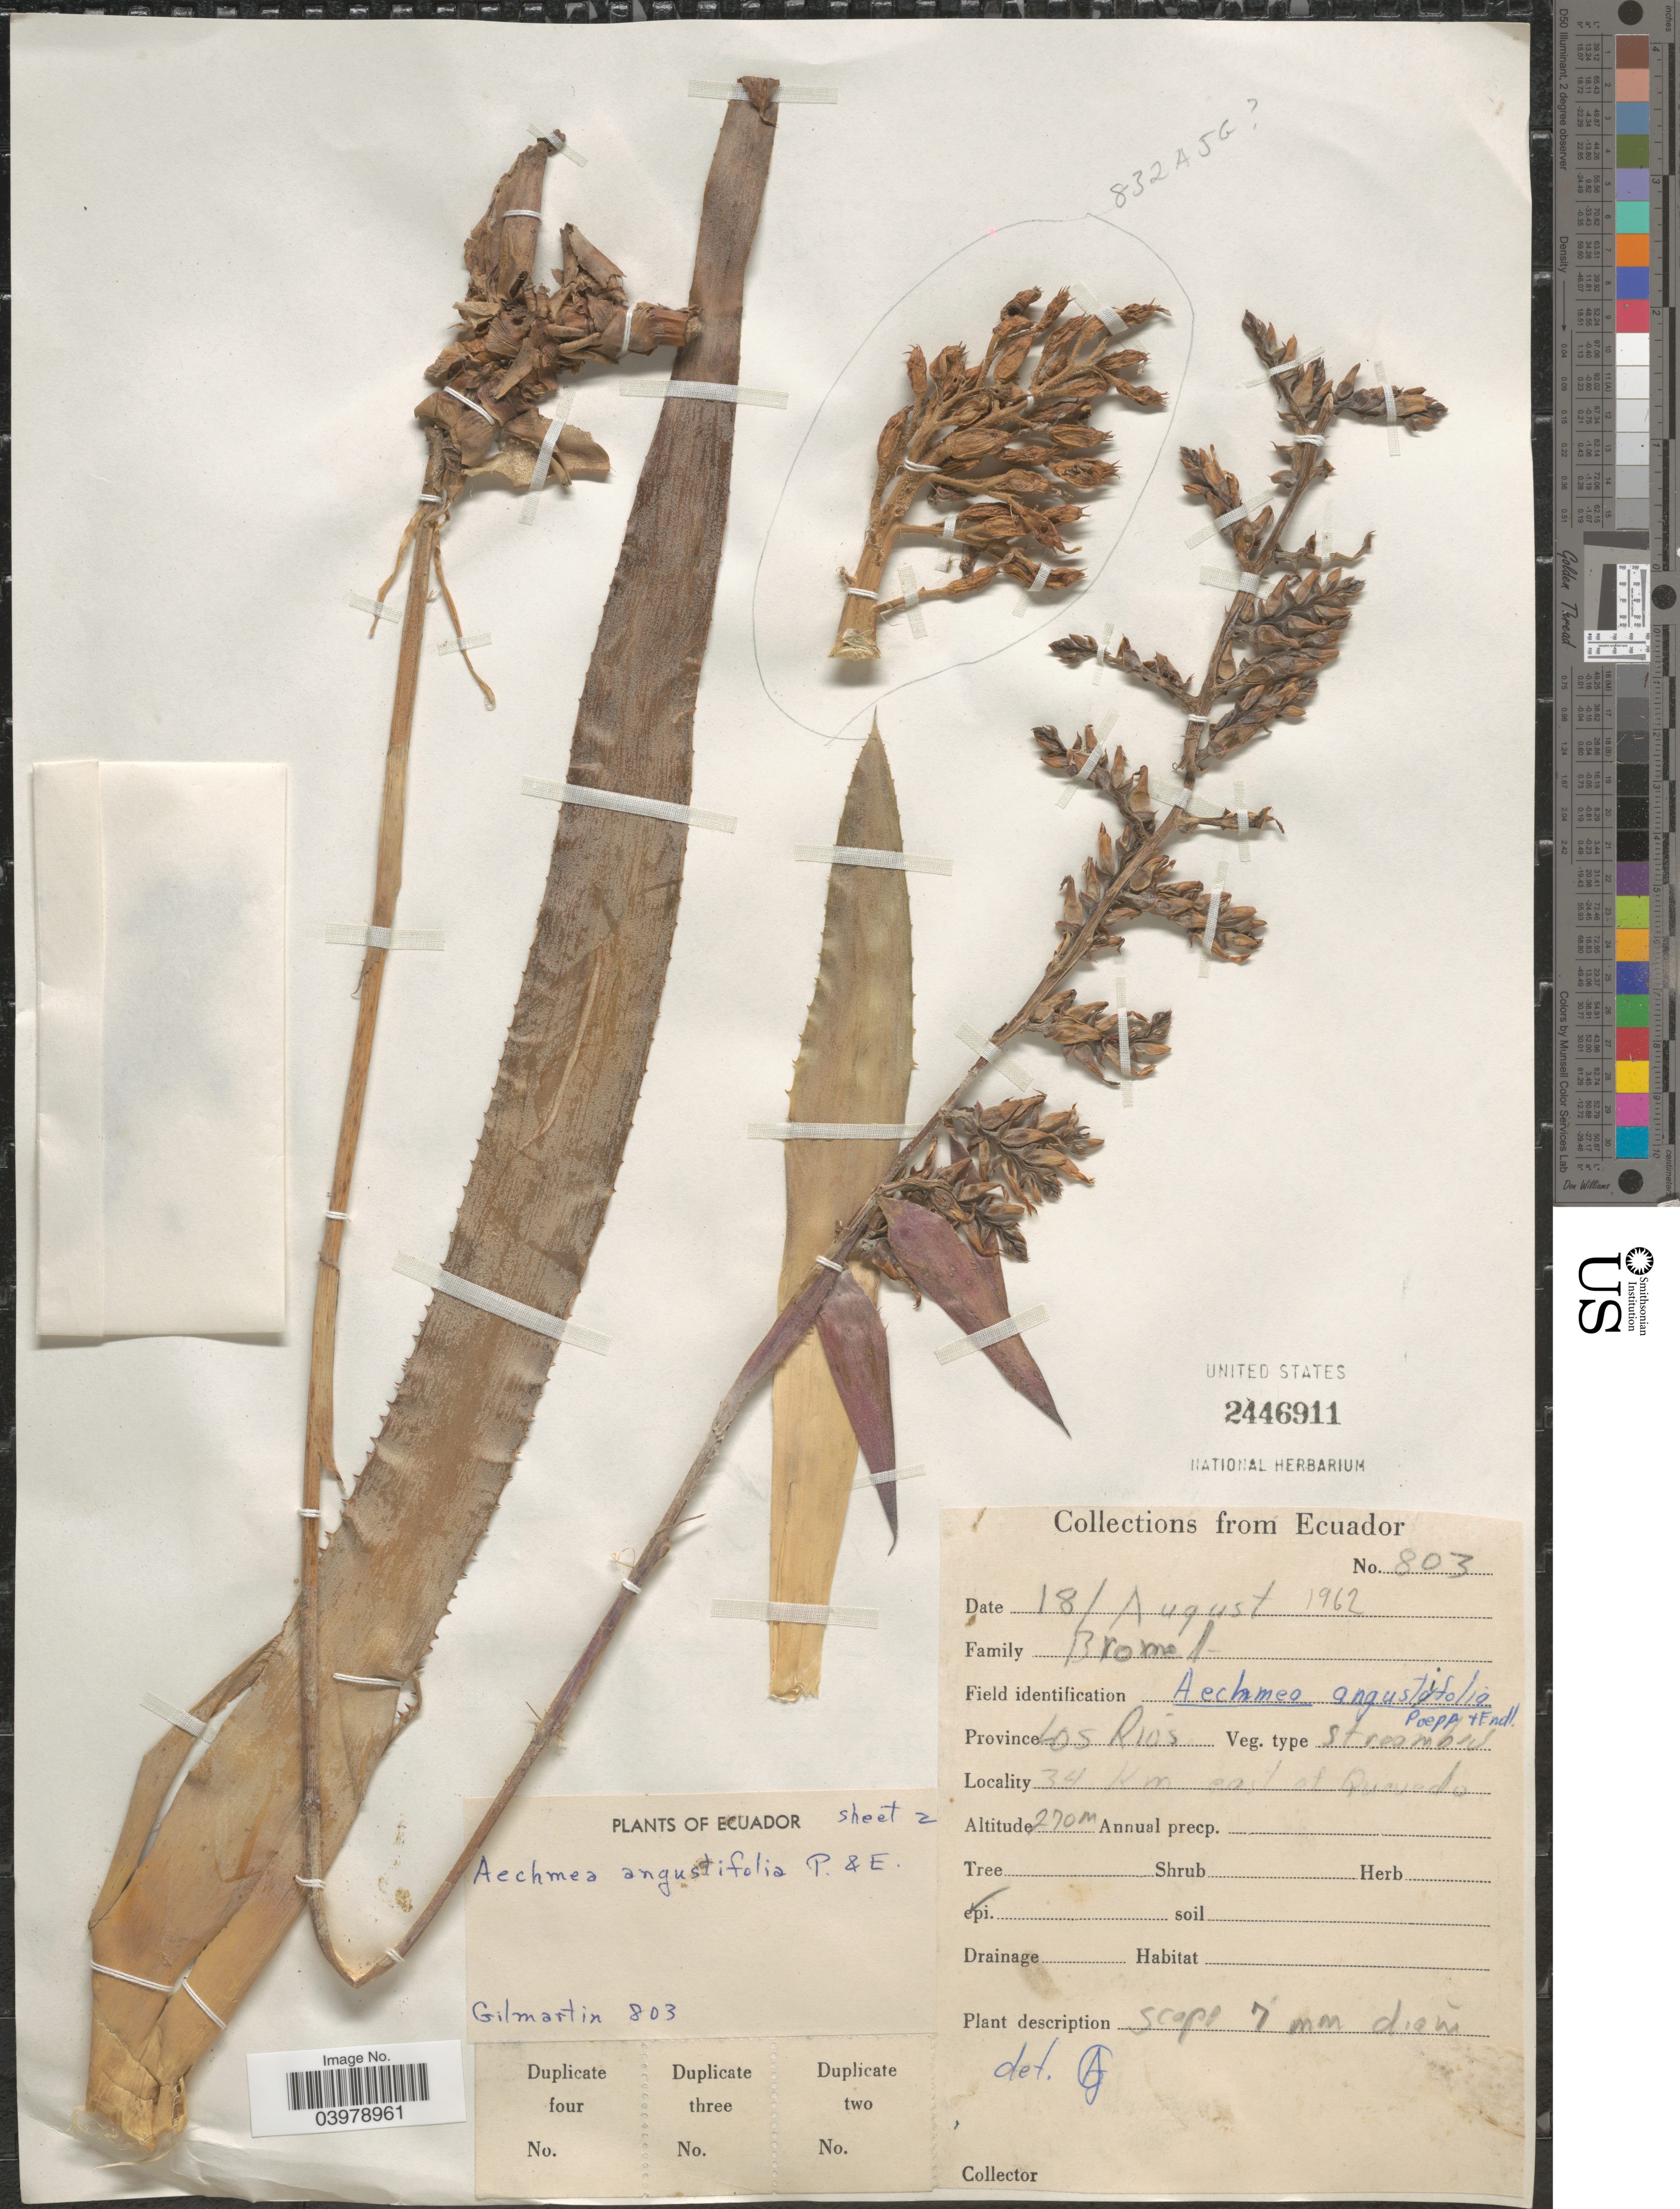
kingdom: Plantae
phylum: Tracheophyta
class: Liliopsida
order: Poales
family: Bromeliaceae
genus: Aechmea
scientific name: Aechmea angustifolia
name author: Poepp. & Endl.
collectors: Gilmartin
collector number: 803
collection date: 1962-08-18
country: Ecuador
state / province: Los Ríos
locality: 34 Km east of Quevedo.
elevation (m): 270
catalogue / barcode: US 2446911